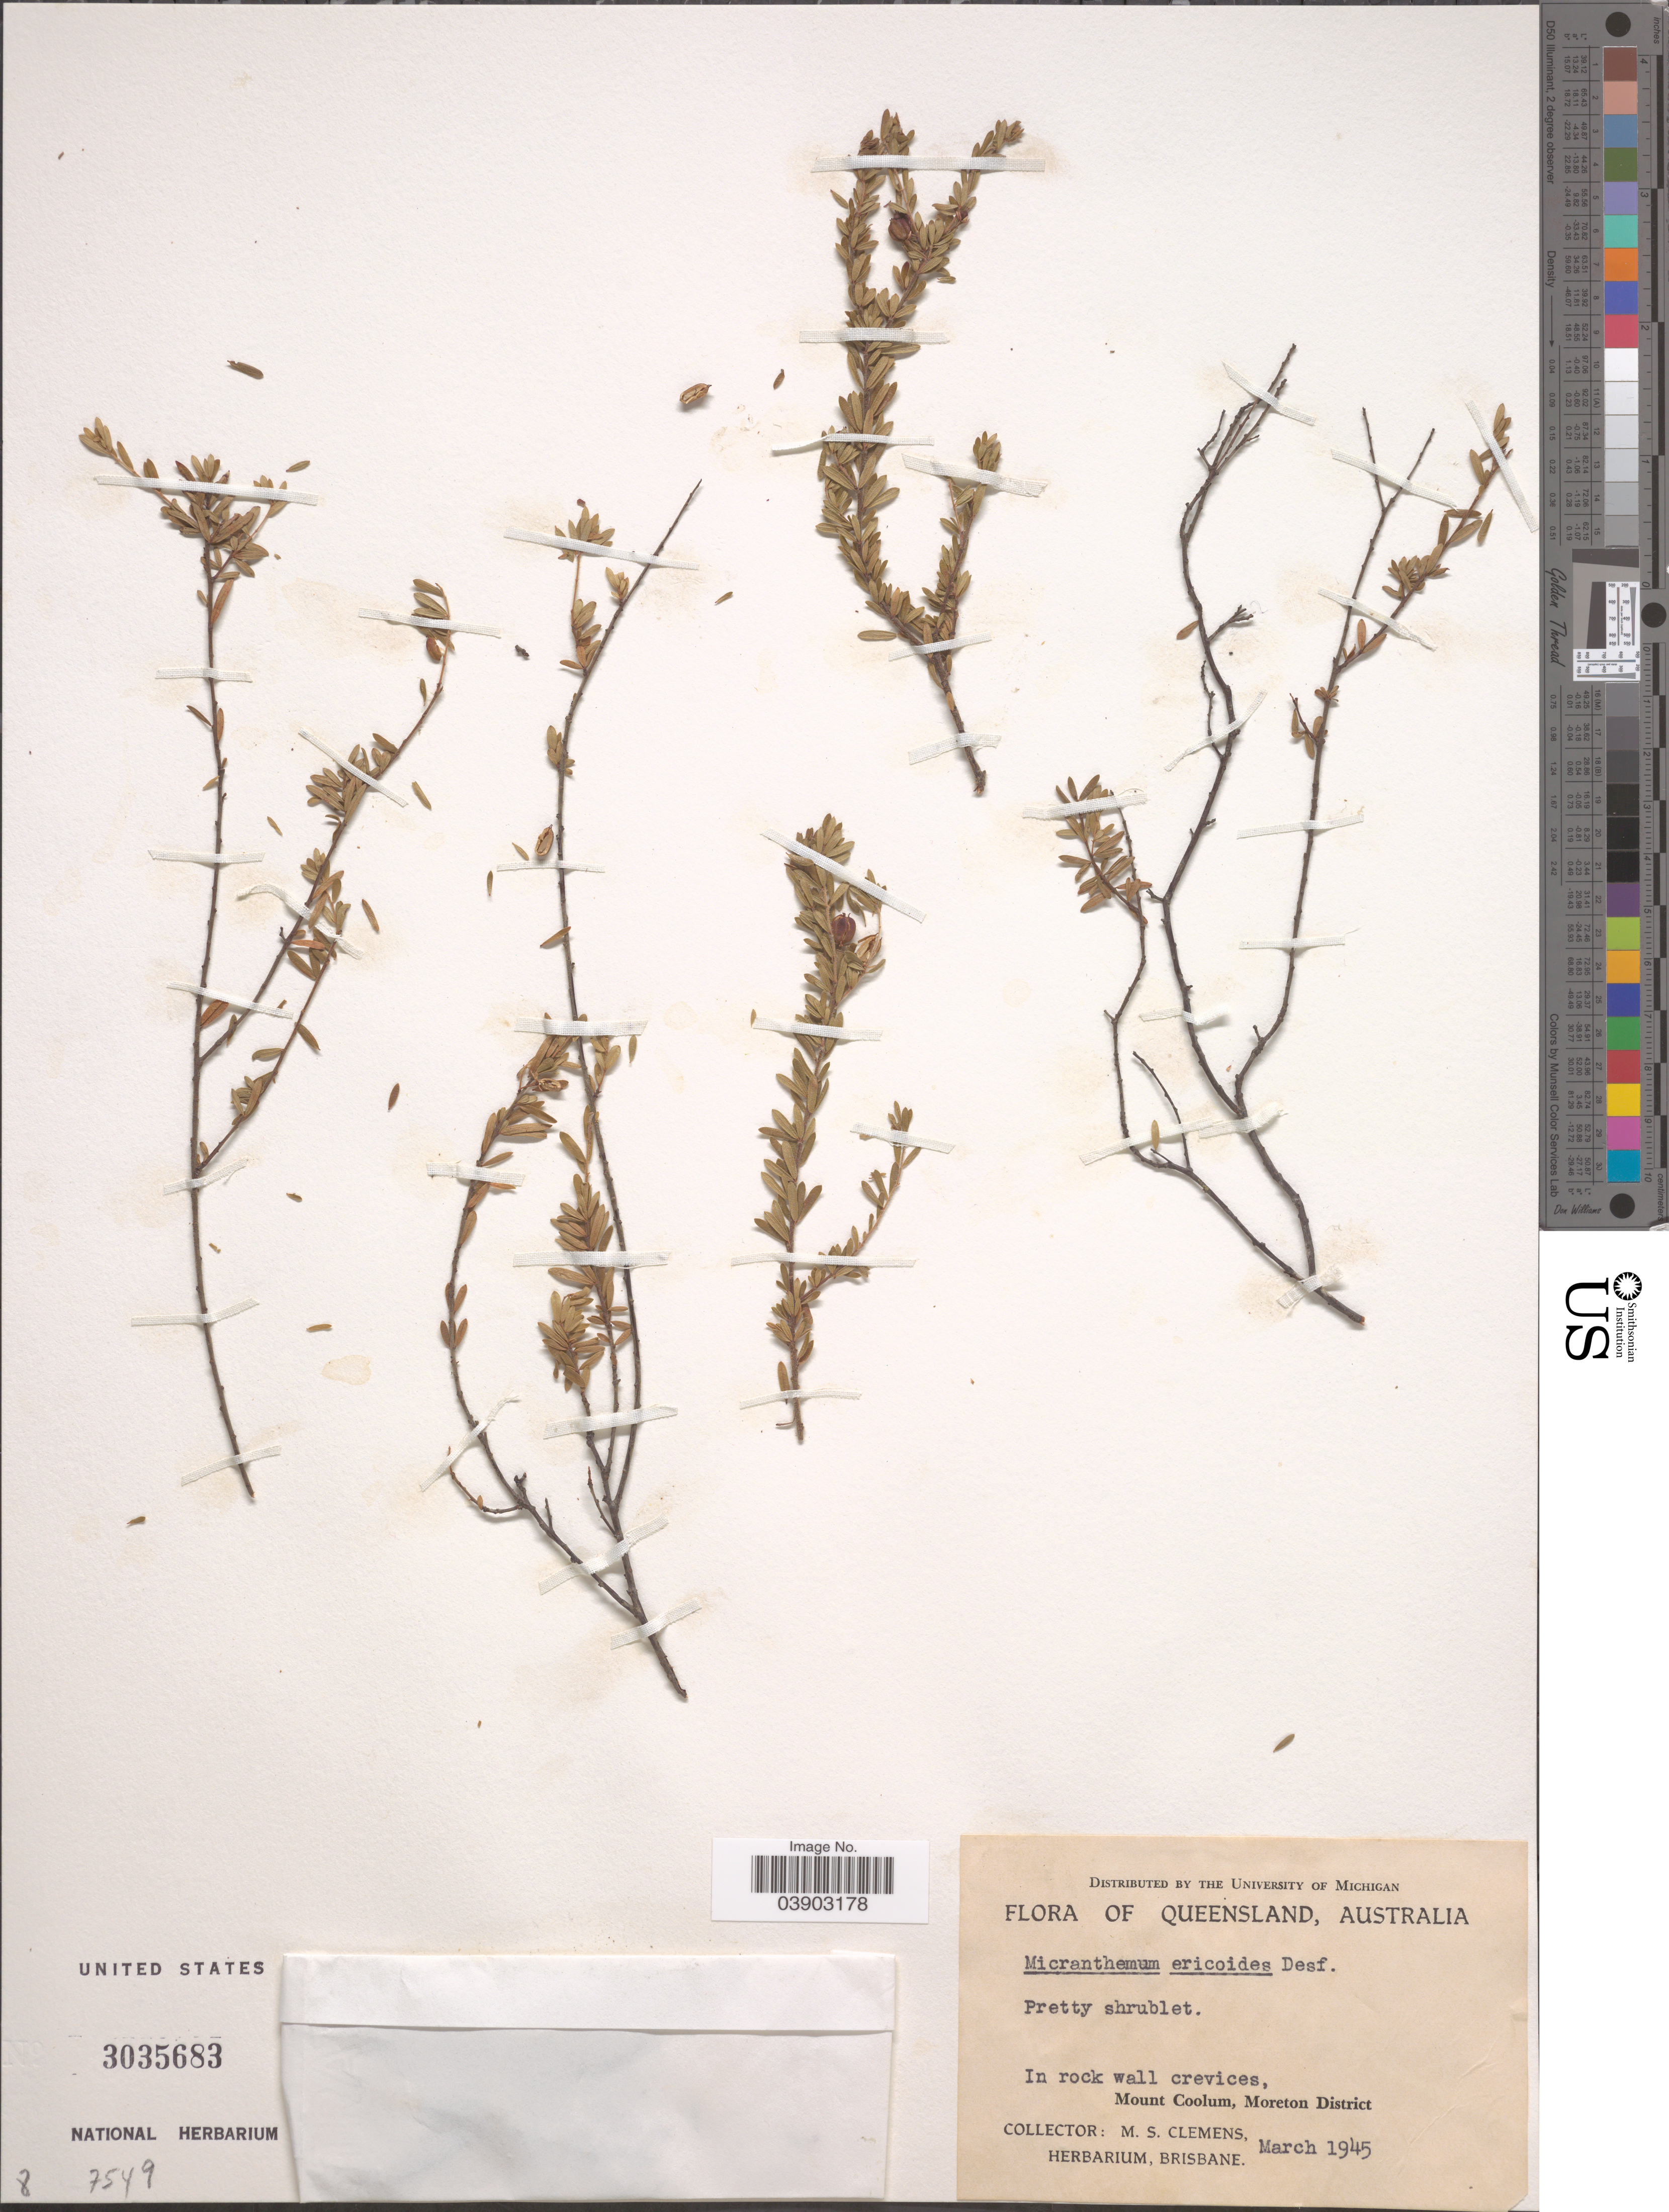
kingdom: Plantae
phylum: Tracheophyta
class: Magnoliopsida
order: Malpighiales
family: Picrodendraceae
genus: Micrantheum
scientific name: Micrantheum ericoides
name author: Desf.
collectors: M. S. Clemens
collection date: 1945-03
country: Australia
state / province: Queensland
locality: In rock wall crevices, Mount Coolum, Moreton District.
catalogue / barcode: US 3035683